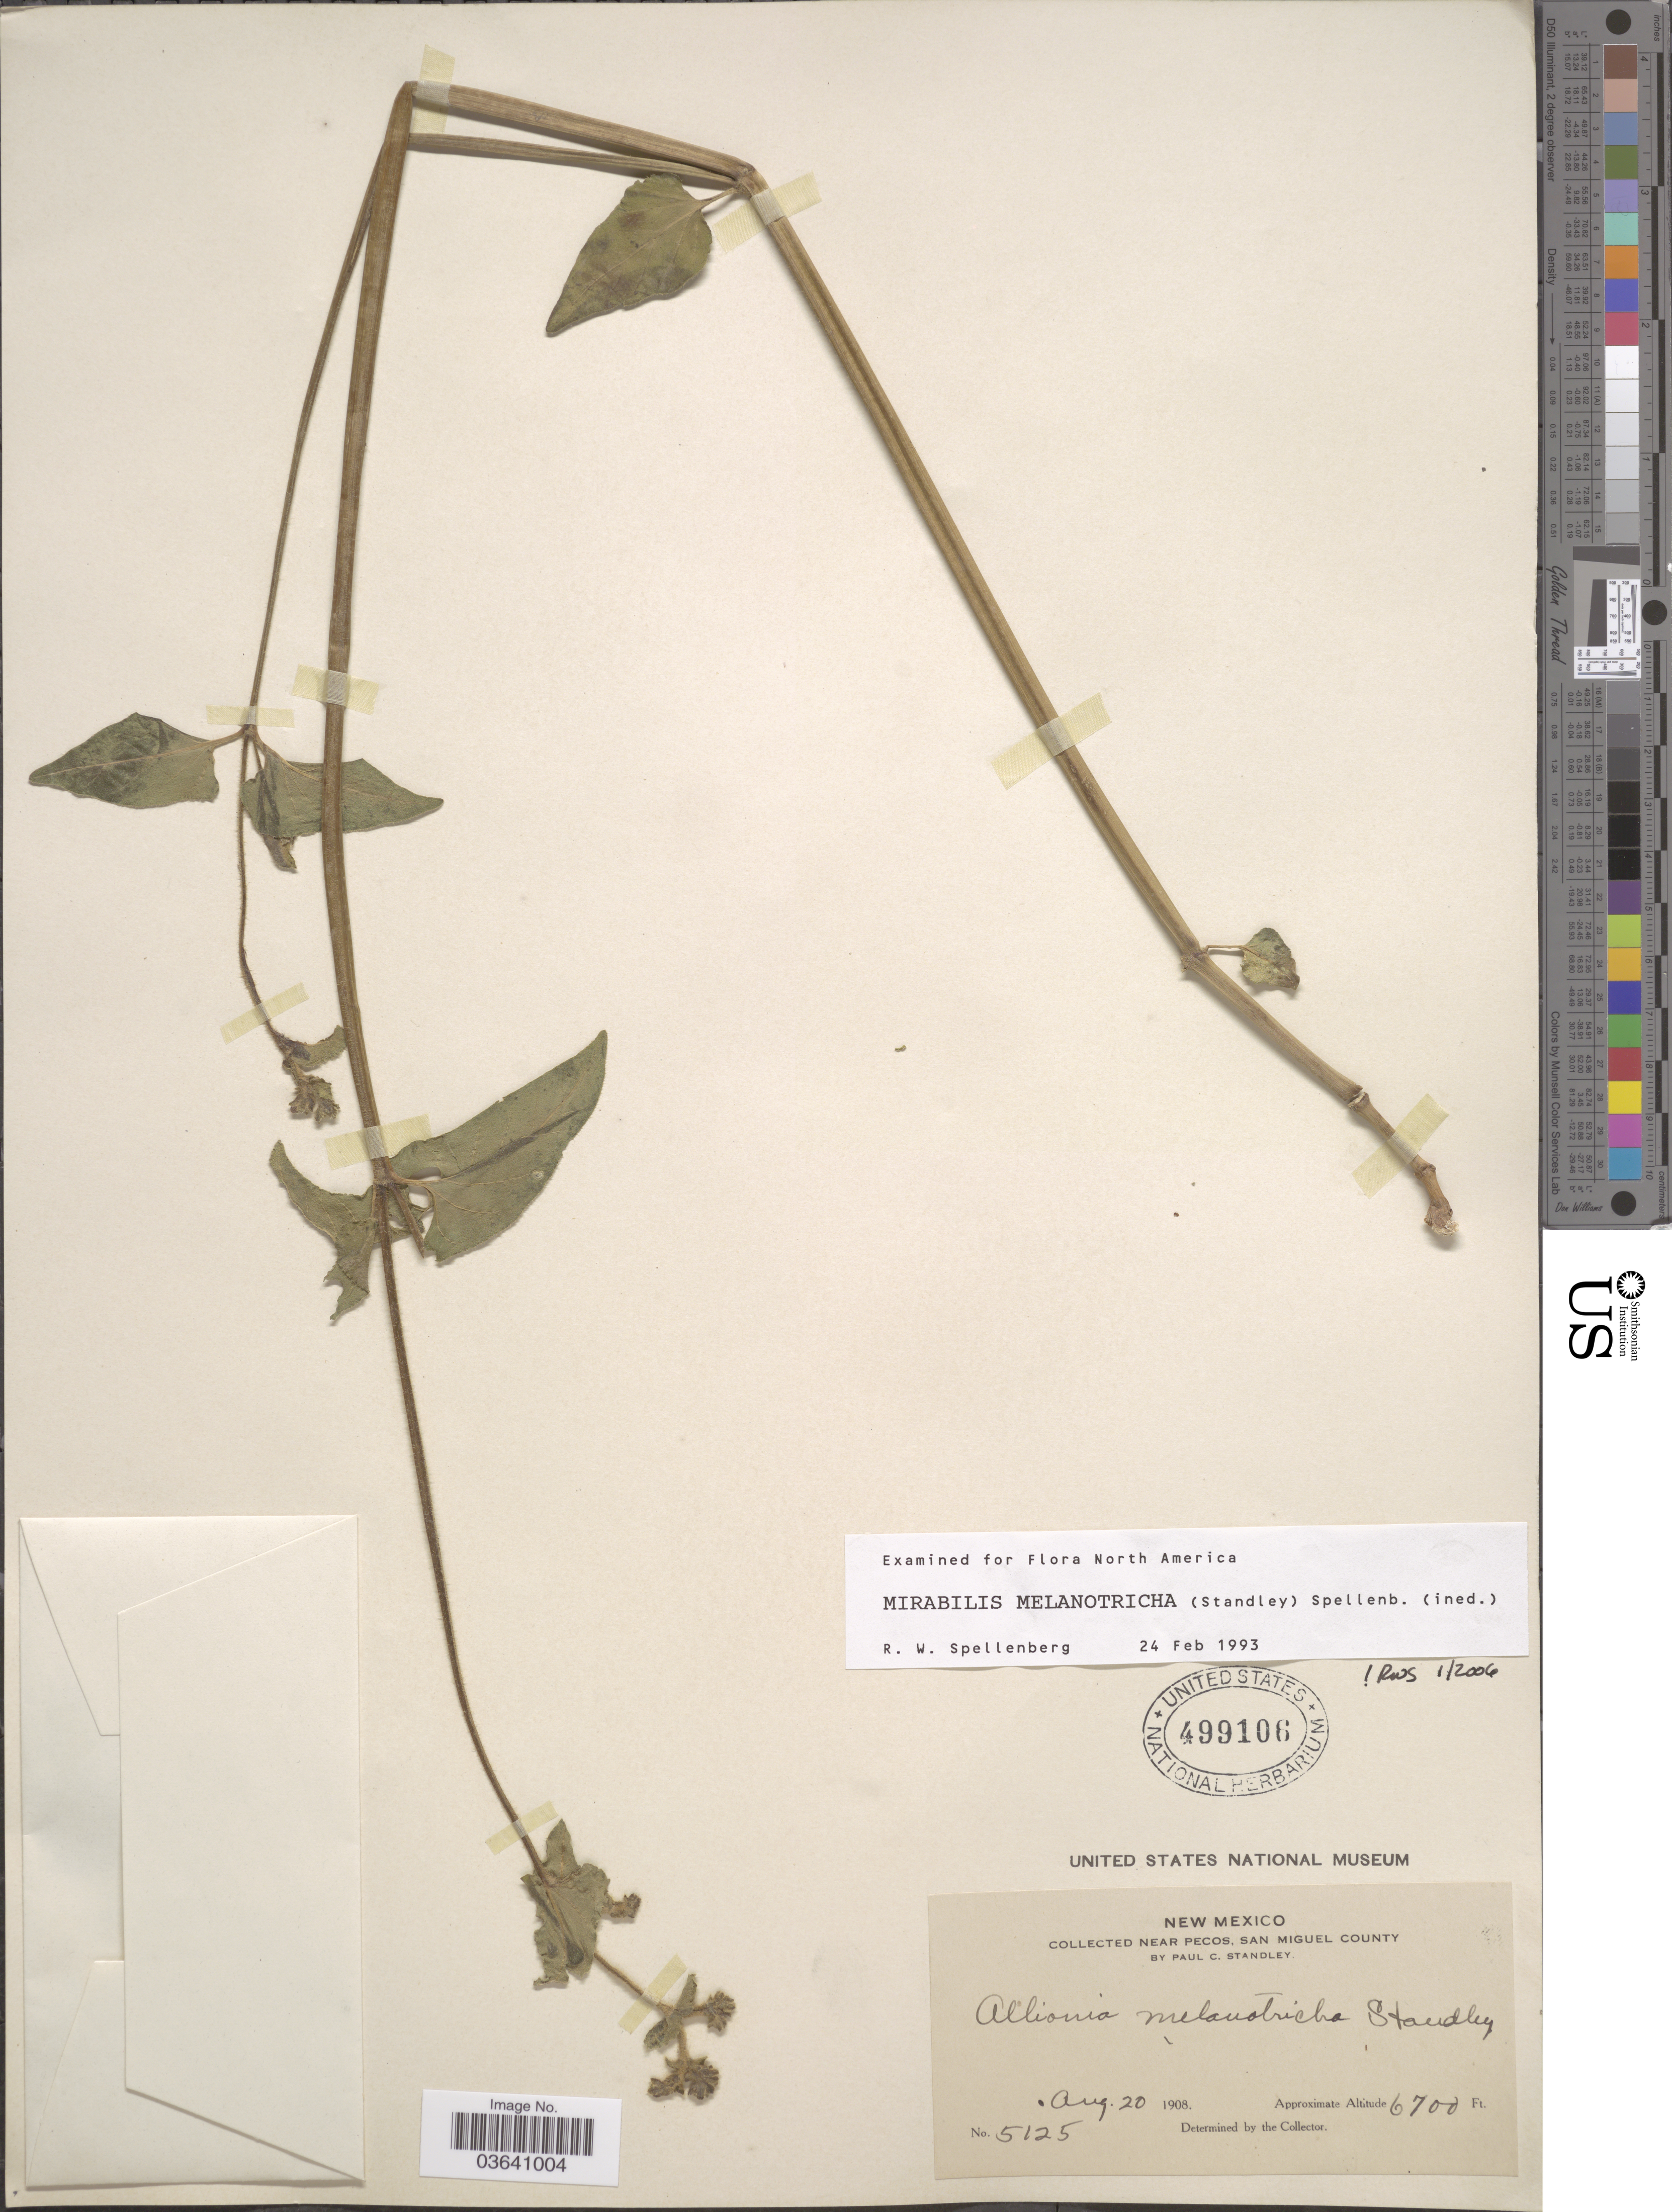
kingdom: Plantae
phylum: Tracheophyta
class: Magnoliopsida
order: Caryophyllales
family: Nyctaginaceae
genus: Mirabilis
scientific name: Mirabilis melanotricha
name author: (Standl.) Spellenb.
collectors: P. C. Standley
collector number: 5125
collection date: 1908-08-20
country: United States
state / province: New Mexico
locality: Near Pecos, San Miguel County.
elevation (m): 2042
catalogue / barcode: US 499106